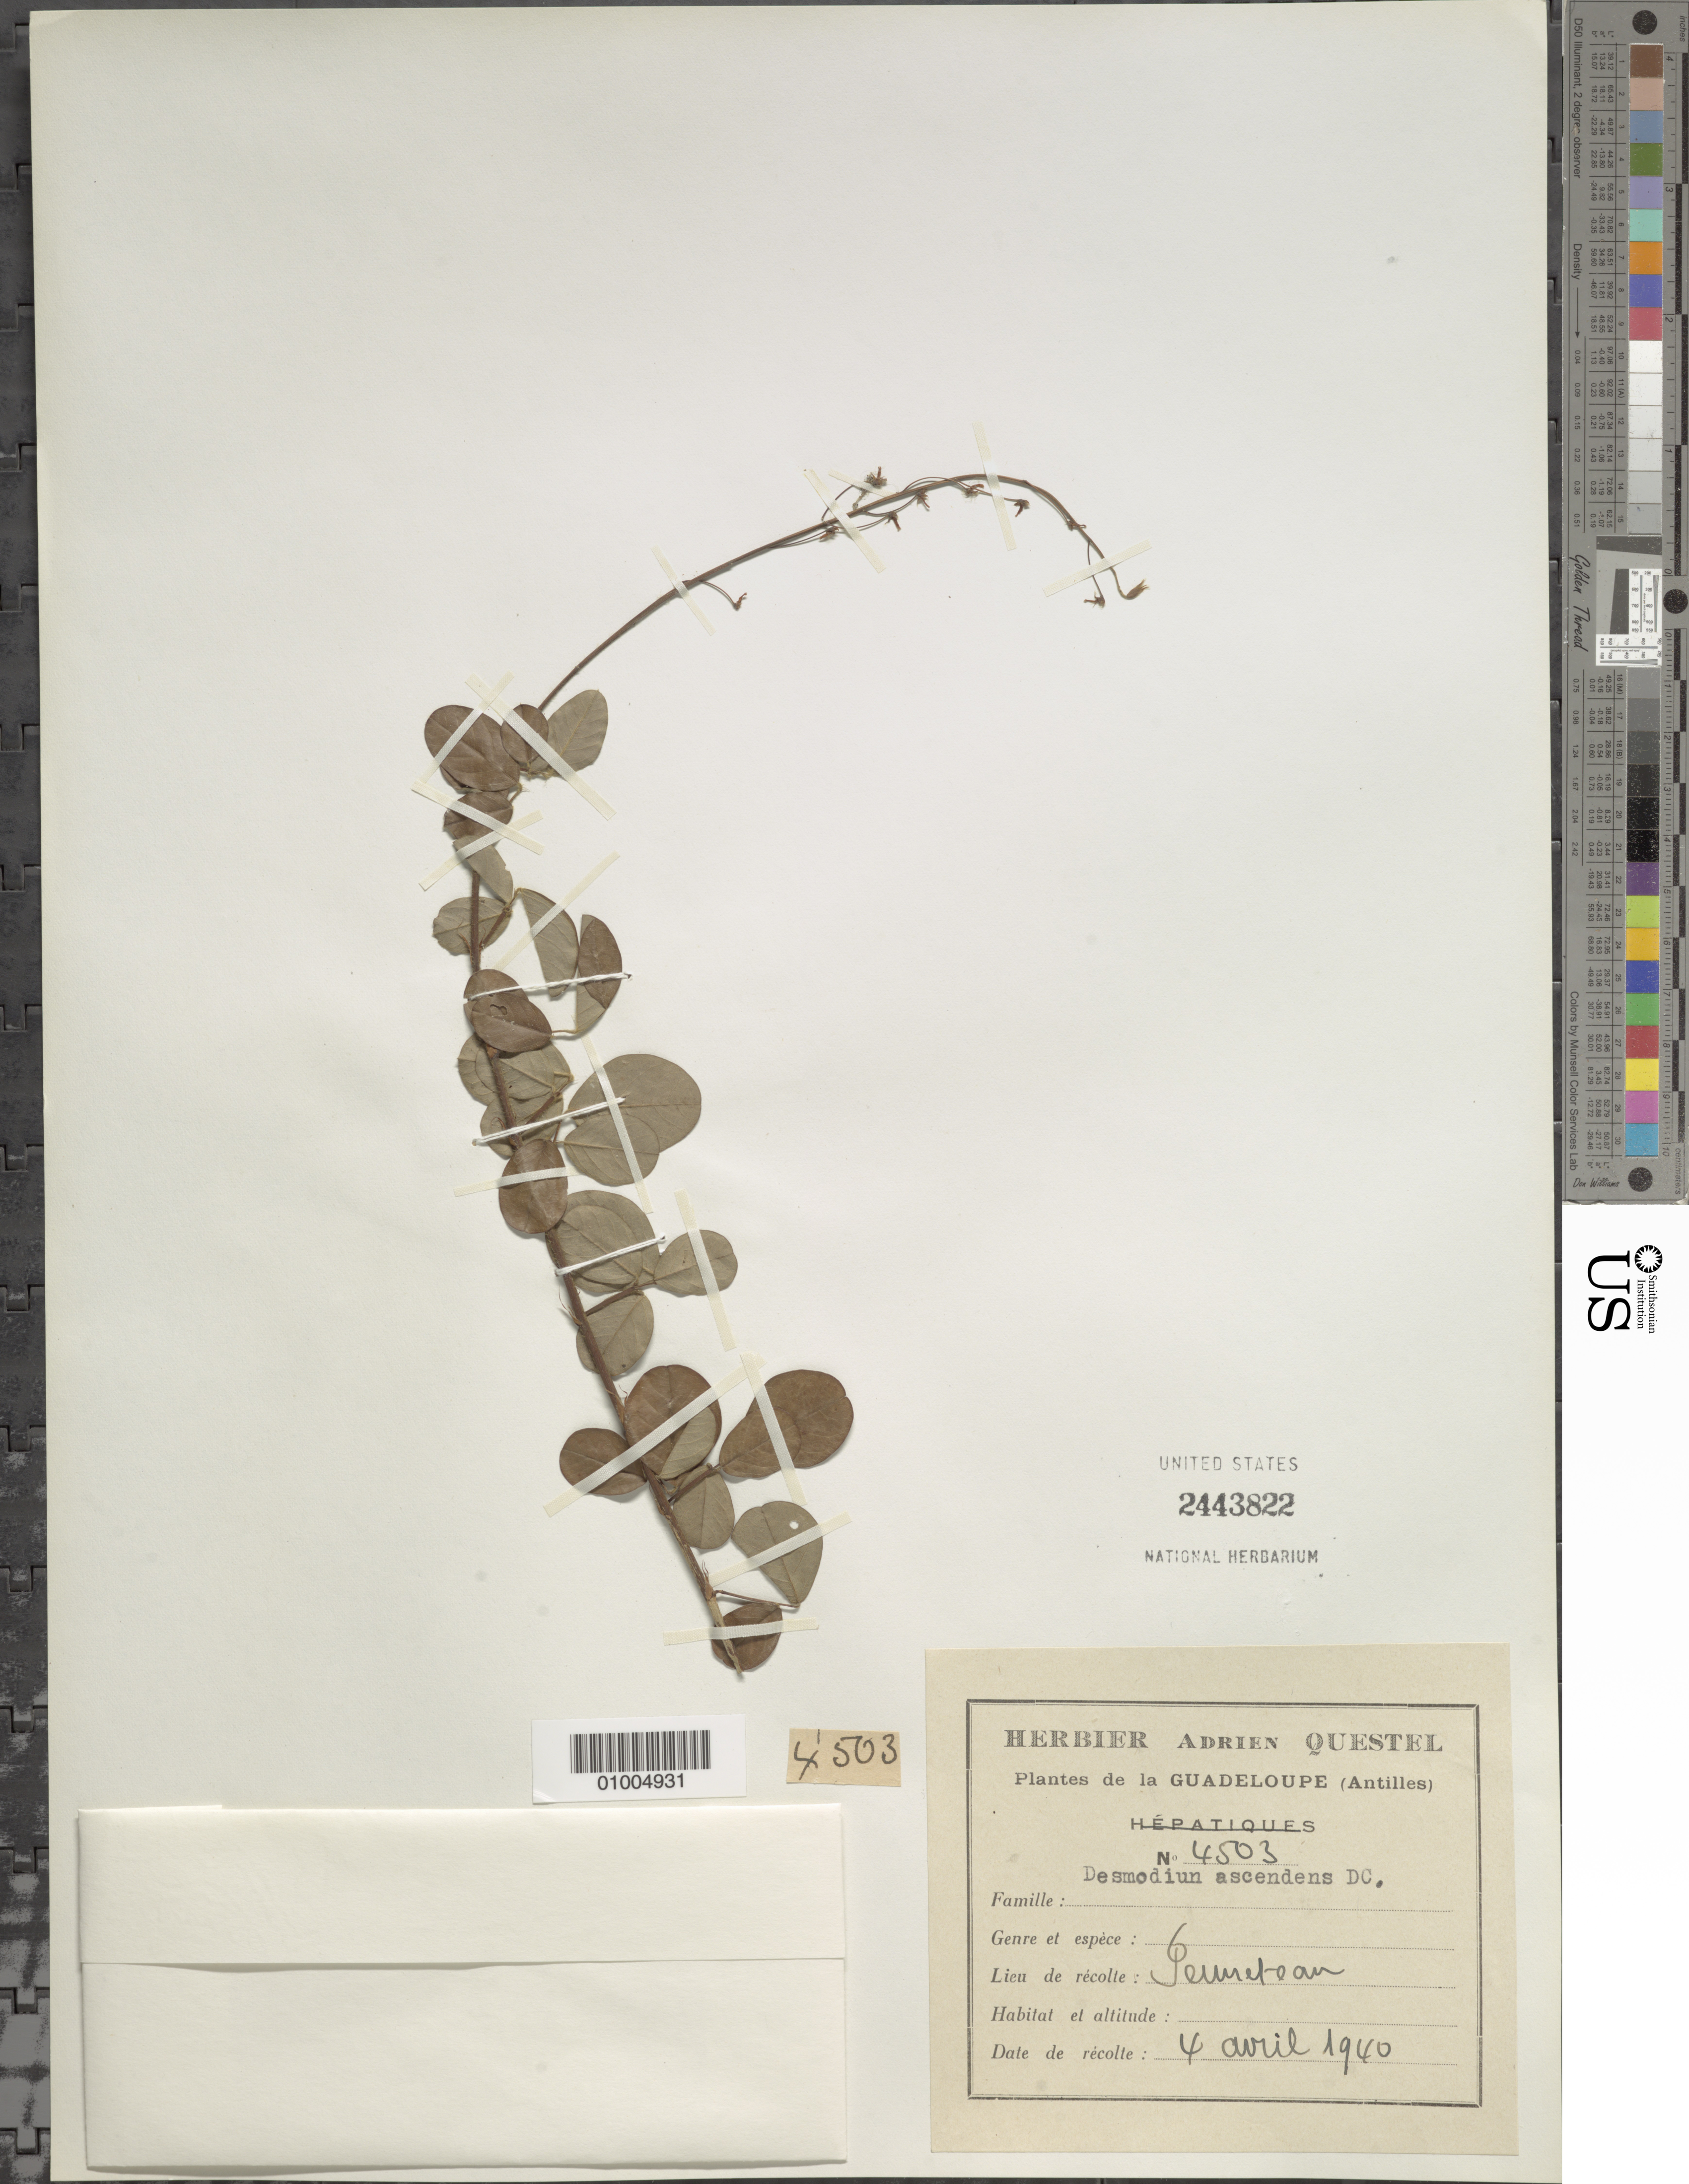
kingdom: Plantae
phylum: Tracheophyta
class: Magnoliopsida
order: Fabales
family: Fabaceae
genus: Grona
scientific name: Grona adscendens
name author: (Sw.) H. Ohashi & K. Ohashi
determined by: Strong, Mark T., (BOT), Smithsonian Institution - National Museum of Natural History (UNITED STATES)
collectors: A. Questel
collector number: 4503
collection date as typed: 04 Mar 1940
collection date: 1940-03-04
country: Guadeloupe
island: Basse Terre [Guadeloupe]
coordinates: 0 N, 0 E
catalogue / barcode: US 2443822